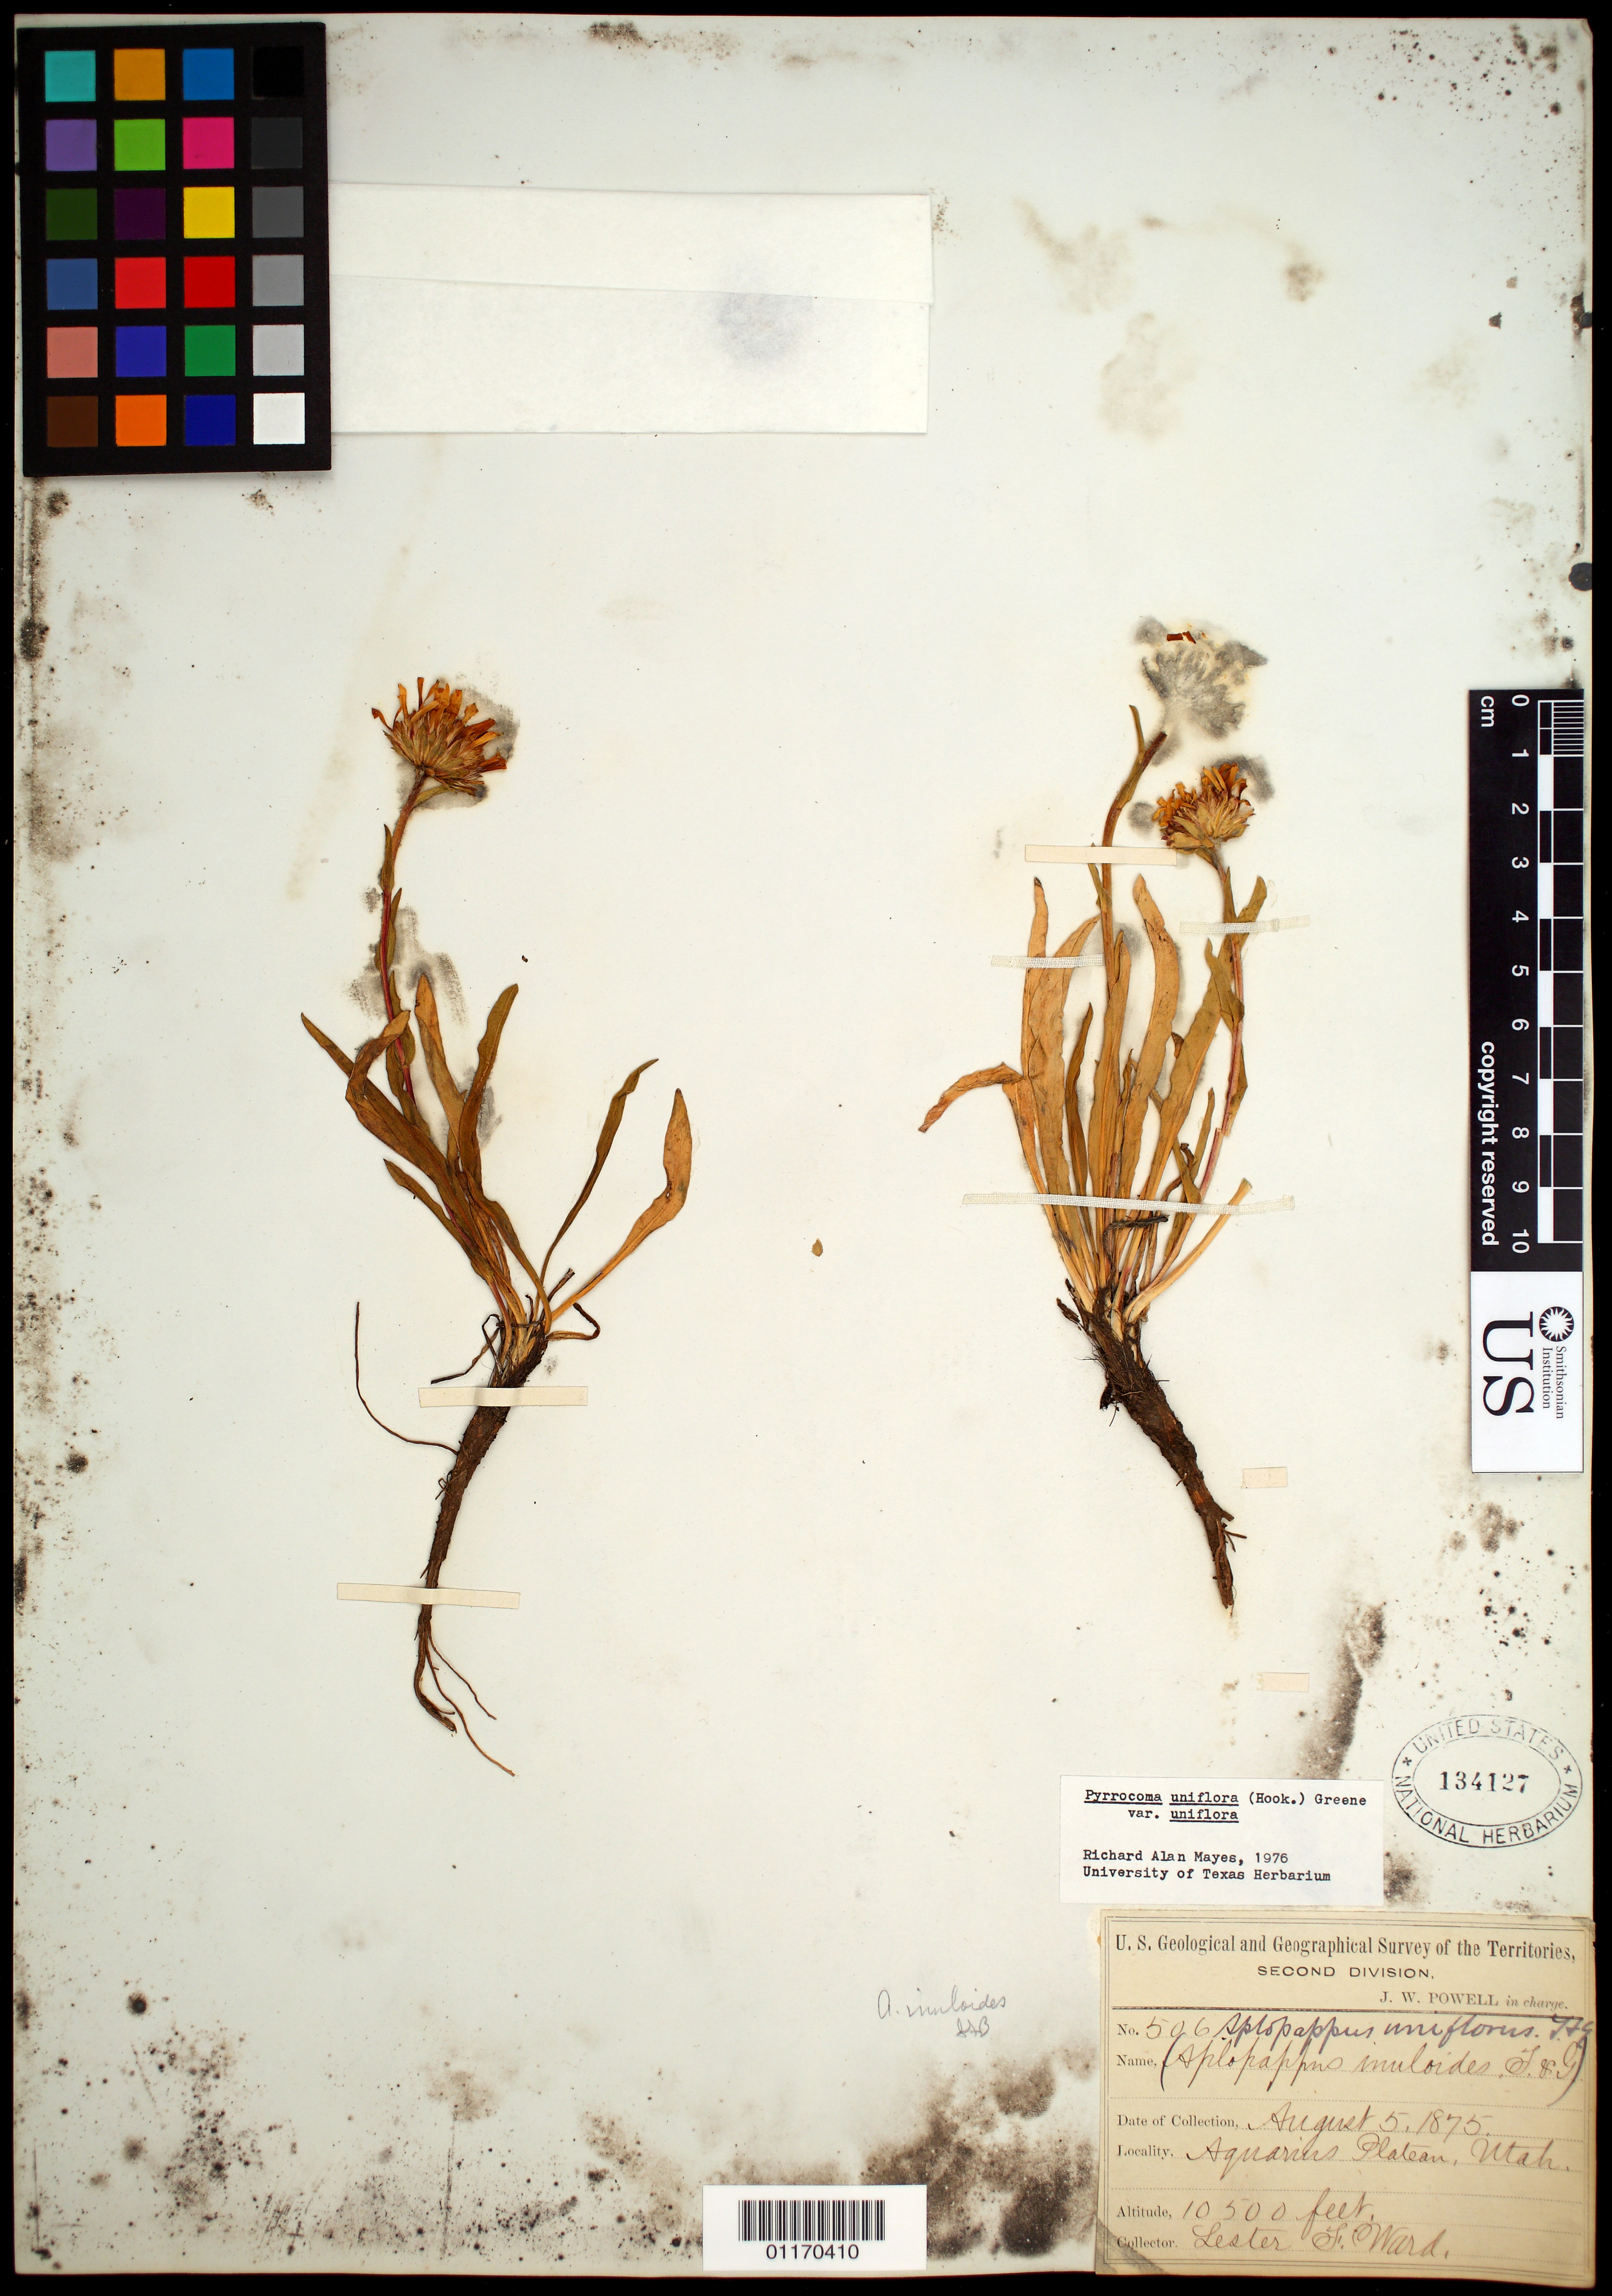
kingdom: Plantae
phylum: Tracheophyta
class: Magnoliopsida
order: Asterales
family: Asteraceae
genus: Pyrrocoma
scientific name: Pyrrocoma uniflora var. uniflora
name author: (Hook.) Greene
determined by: Mayes, R. A.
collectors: L. F. Ward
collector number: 506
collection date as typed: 05 Aug 1875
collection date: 1875-08-05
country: United States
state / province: Utah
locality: Aquarius Plateau.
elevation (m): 3200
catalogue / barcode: US 134127